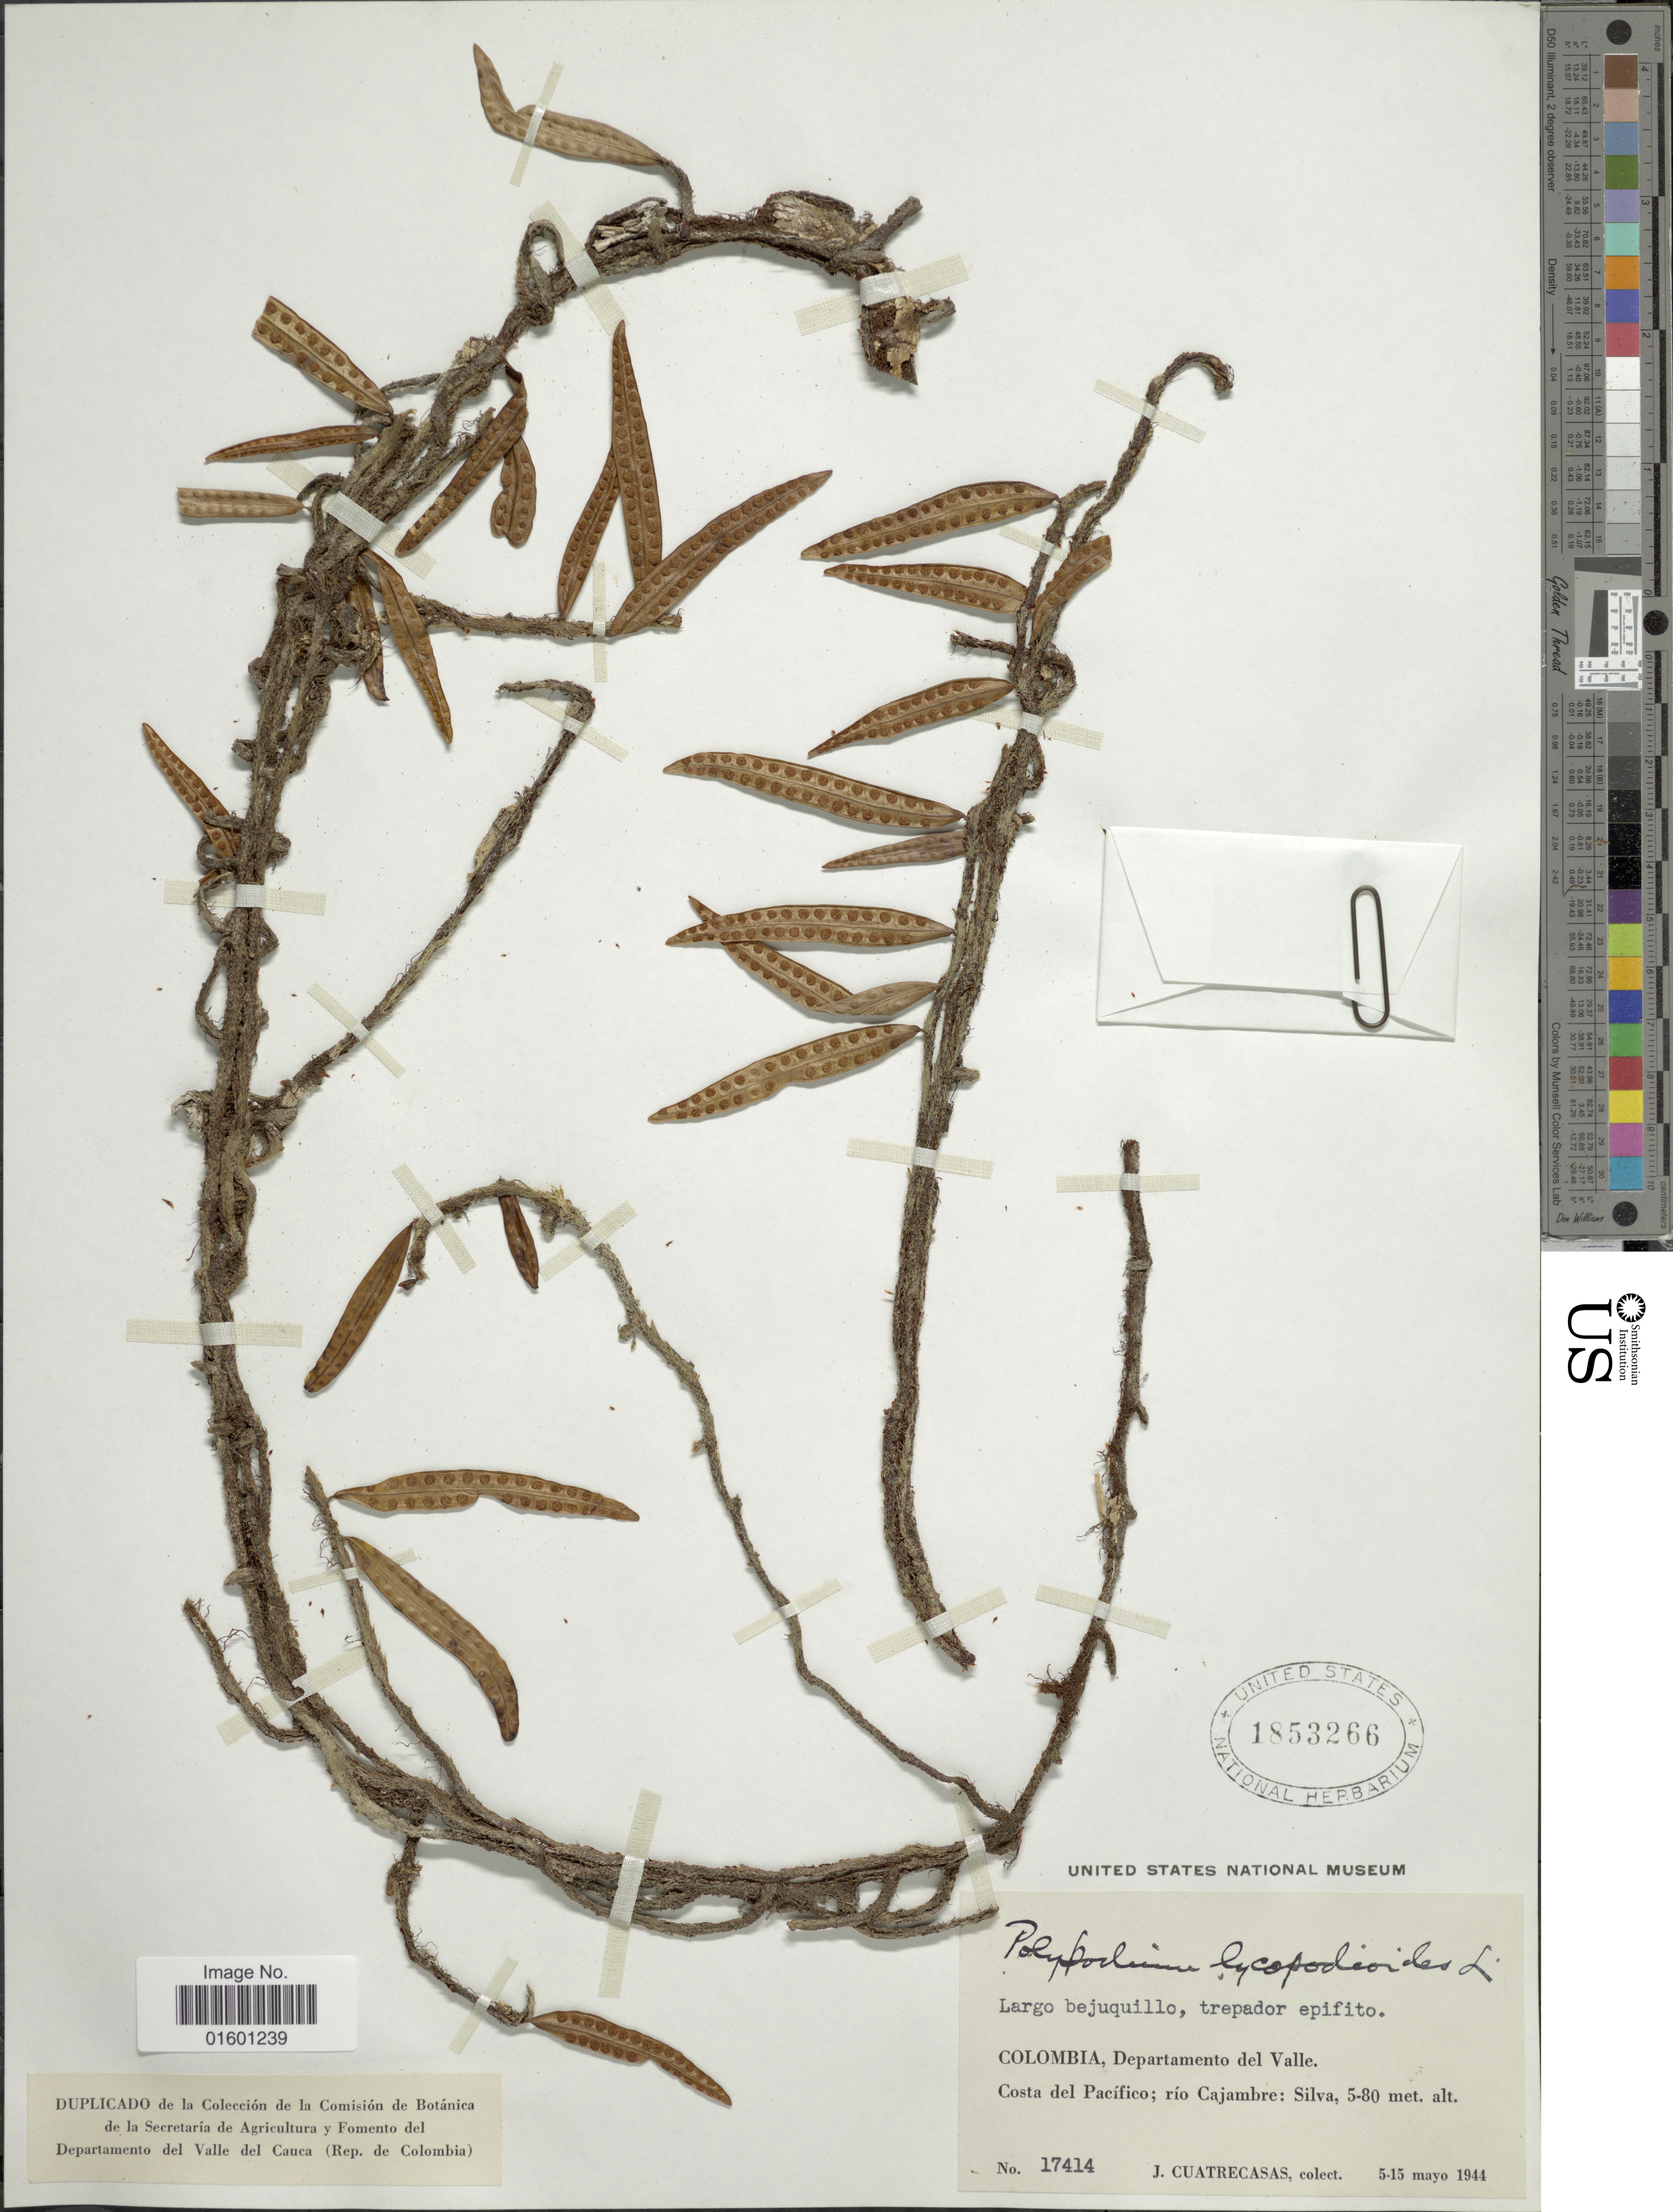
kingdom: Plantae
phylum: Tracheophyta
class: Polypodiopsida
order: Polypodiales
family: Polypodiaceae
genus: Microgramma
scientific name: Microgramma lycopodioides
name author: (L.) Copel.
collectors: J. Cuatrecasas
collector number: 17414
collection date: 1944-05-05/1944-05-15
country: Colombia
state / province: Valle del Cauca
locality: Costa del Pacifio; rio Cajambre: Silva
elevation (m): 5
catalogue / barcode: US 1853266